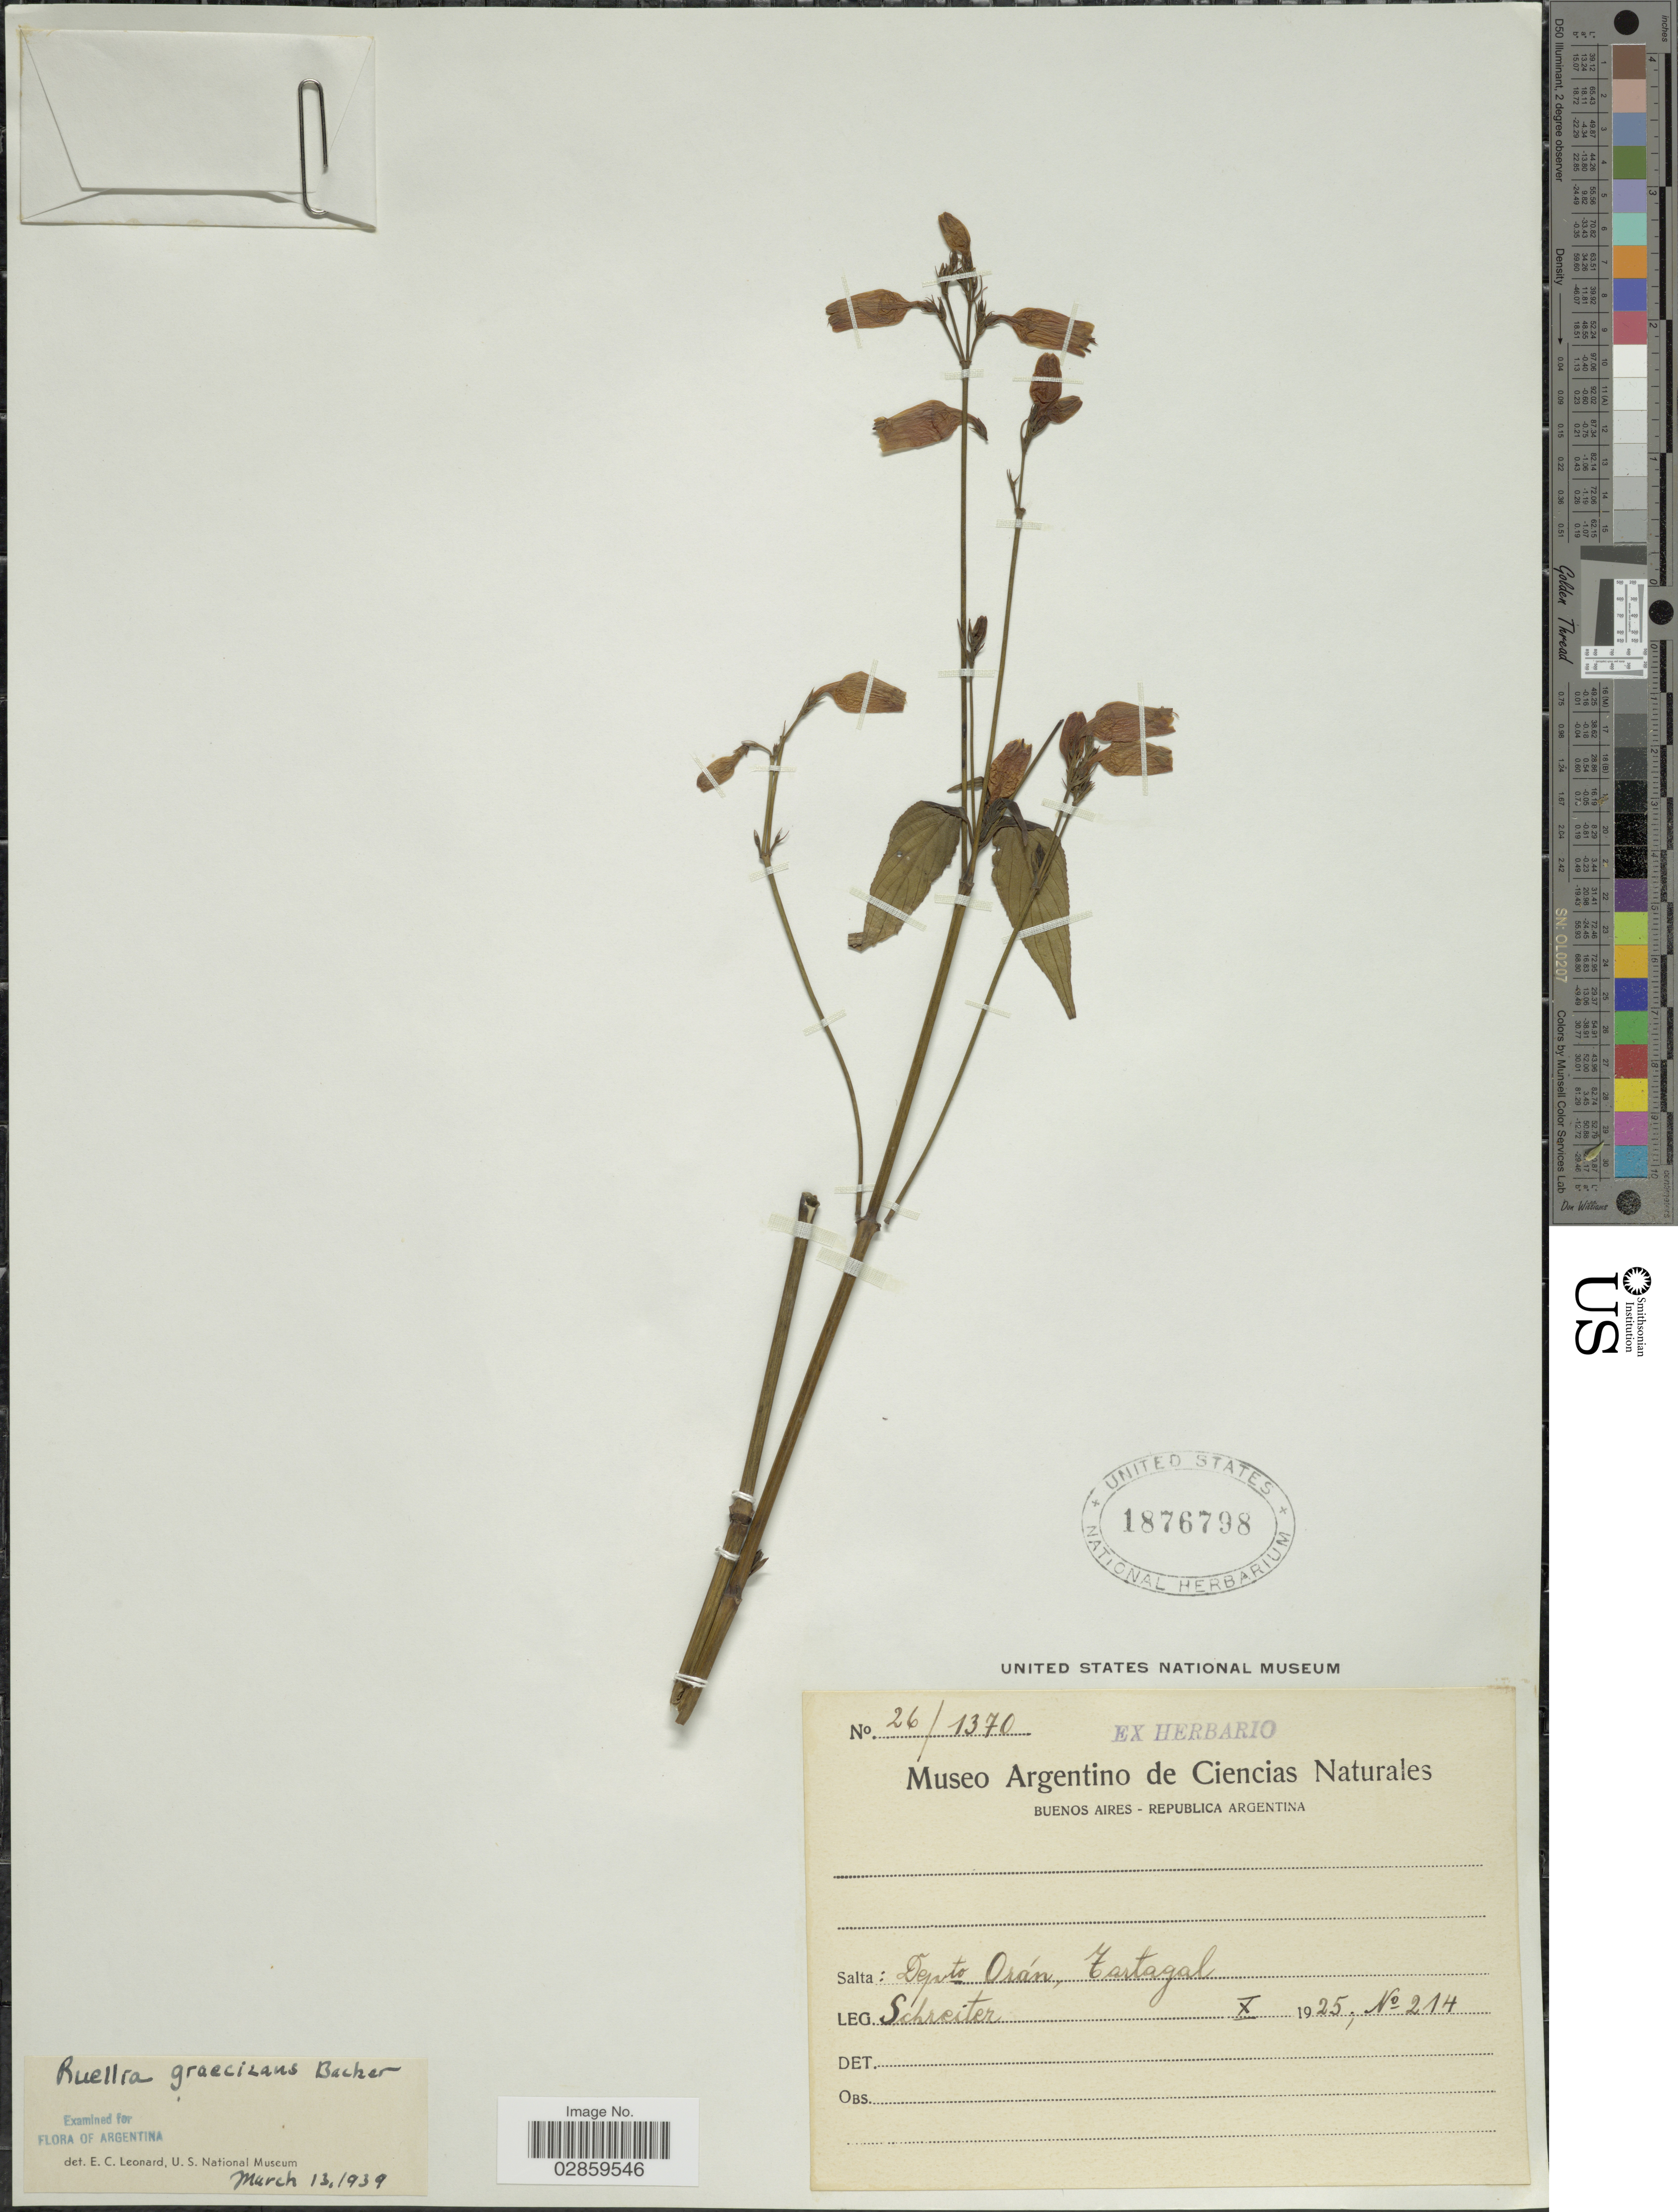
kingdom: Plantae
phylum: Tracheophyta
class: Magnoliopsida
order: Lamiales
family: Acanthaceae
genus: Ruellia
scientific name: Ruellia brevifolia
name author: (Pohl) C. Ezcurra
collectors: -. Schreiter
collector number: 26/1370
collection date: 1925-10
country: Argentina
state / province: Salta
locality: Depto. Orán, Tartagal.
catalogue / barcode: US 1876798